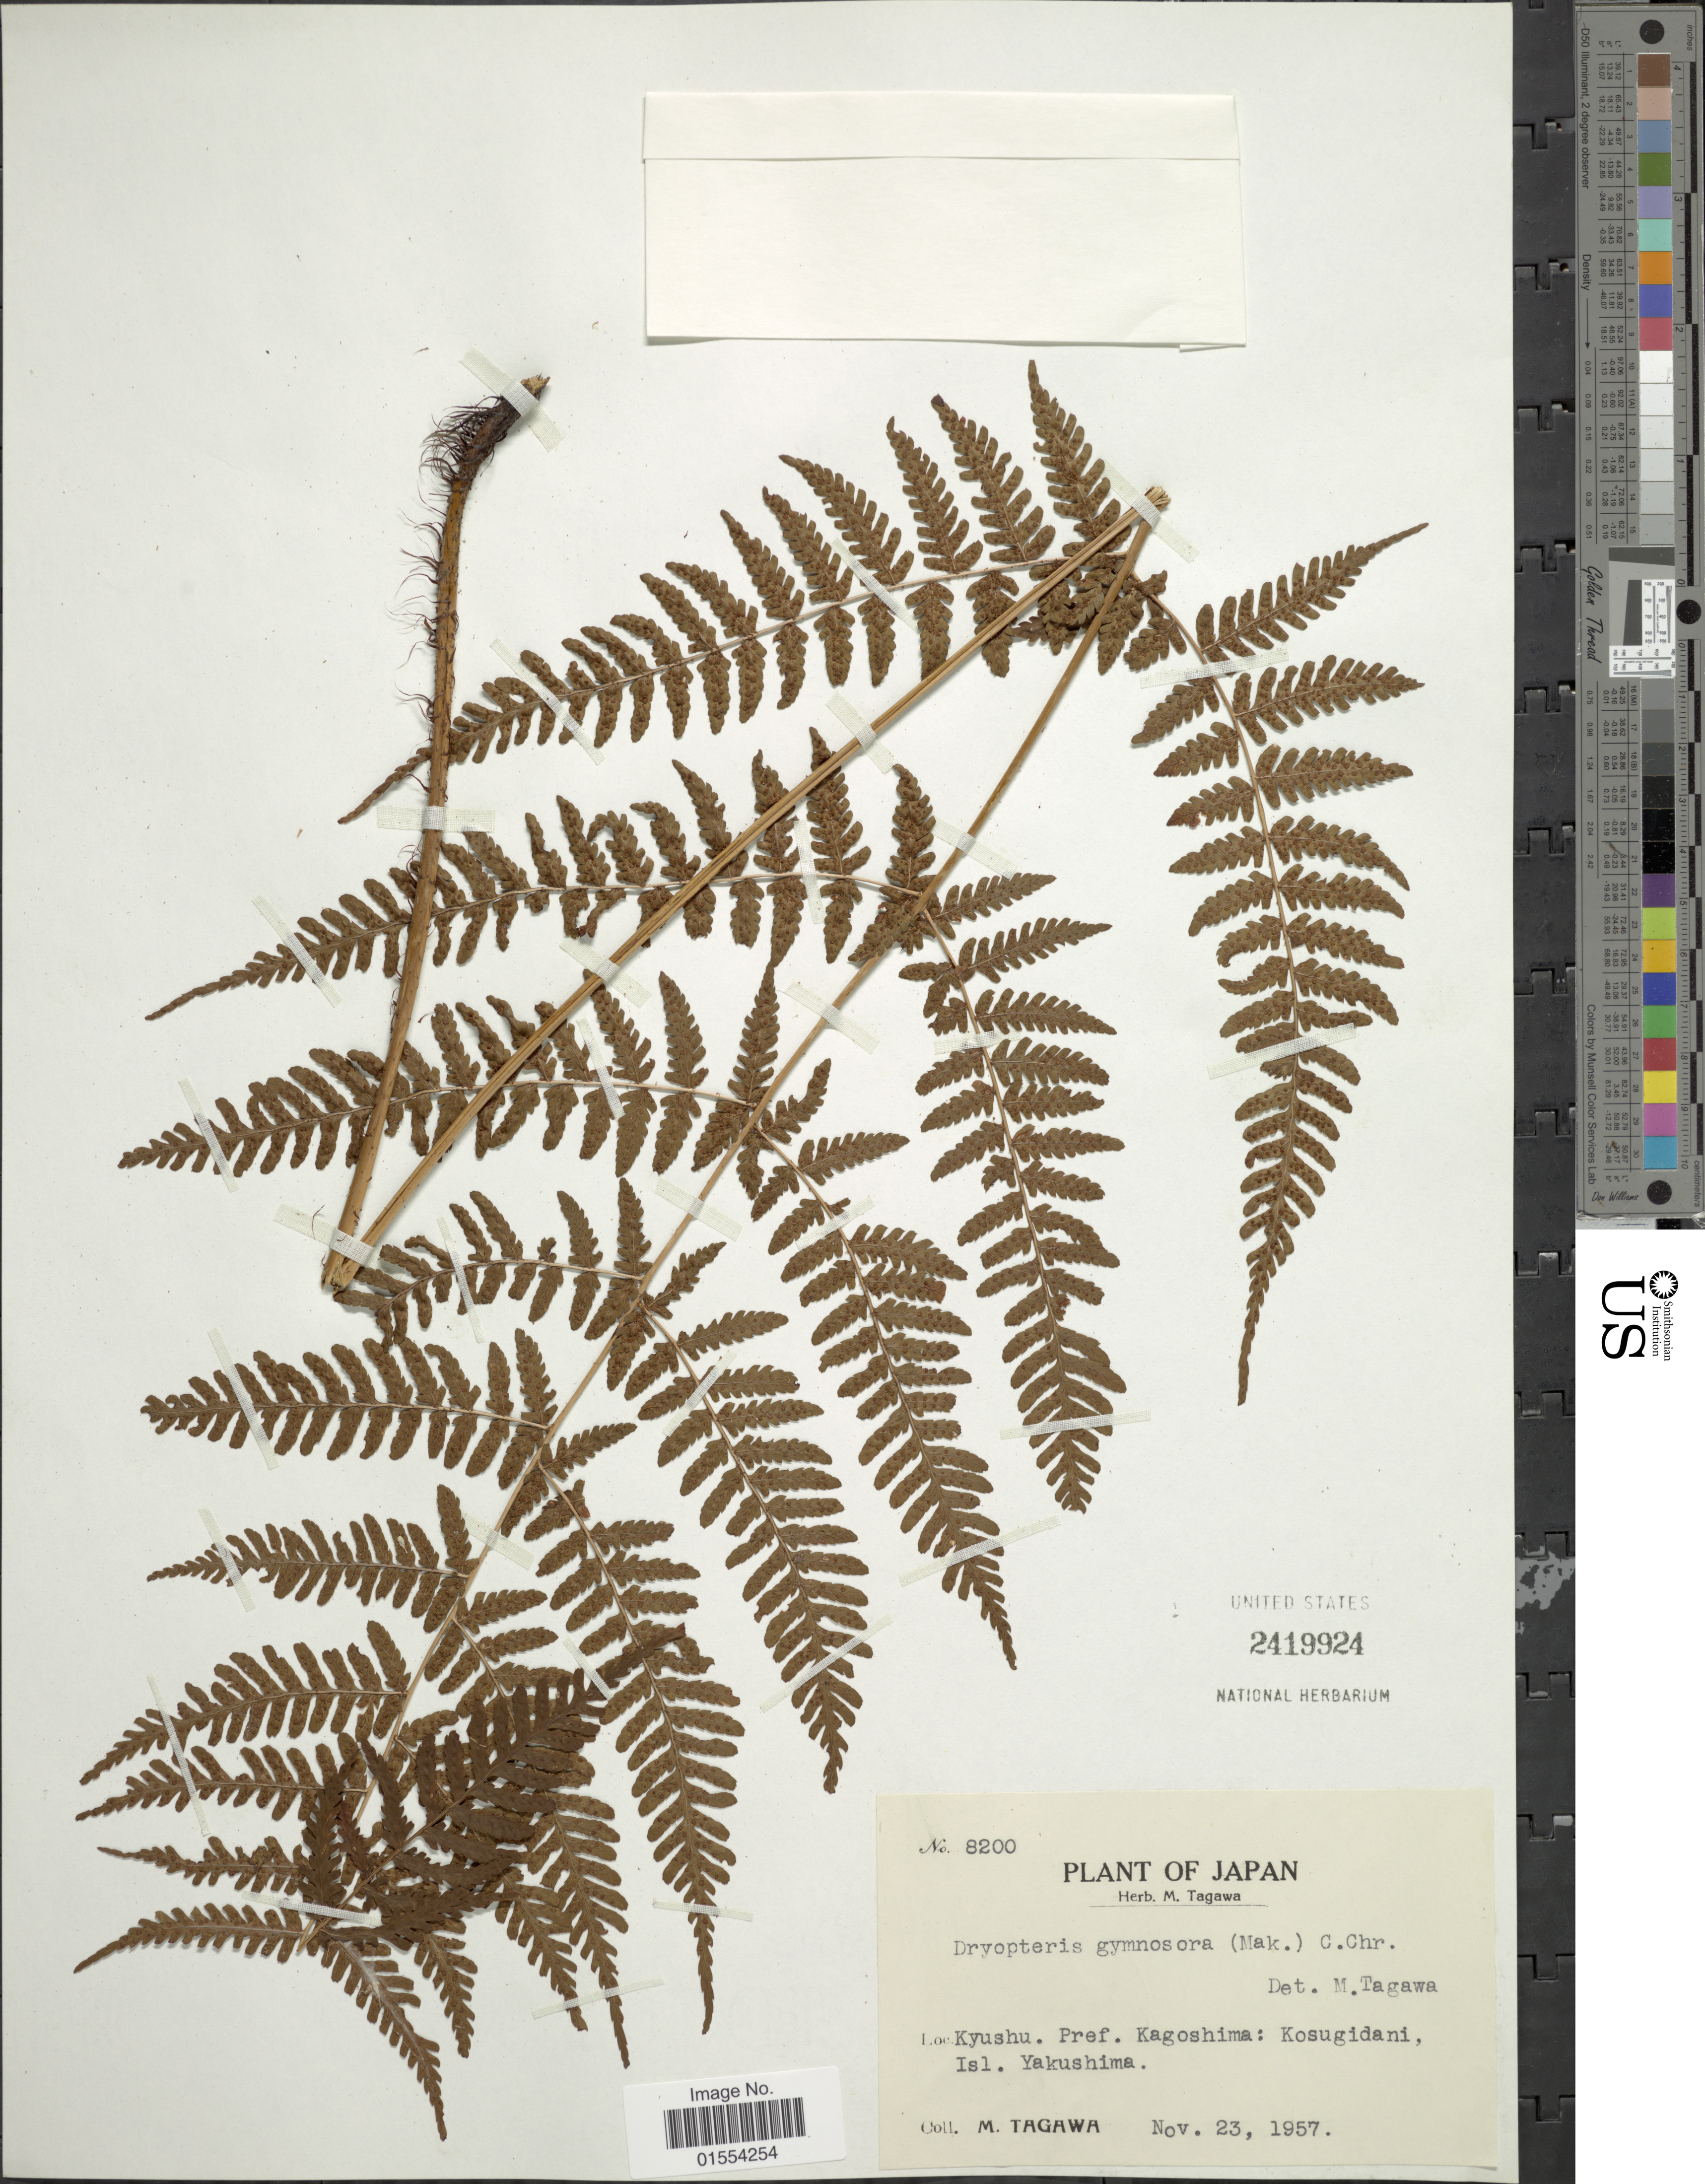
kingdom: Plantae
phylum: Tracheophyta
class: Polypodiopsida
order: Polypodiales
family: Dryopteridaceae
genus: Dryopteris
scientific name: Dryopteris gymnosora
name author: (Makino) C. Chr.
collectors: M. Tagawa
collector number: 8200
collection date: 1957-11-23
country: Japan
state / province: Kagosima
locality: Japan, Kyushu, Pref, Kagoshima: Kosugidani, Isl. Yakushima.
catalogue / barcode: US 2419924